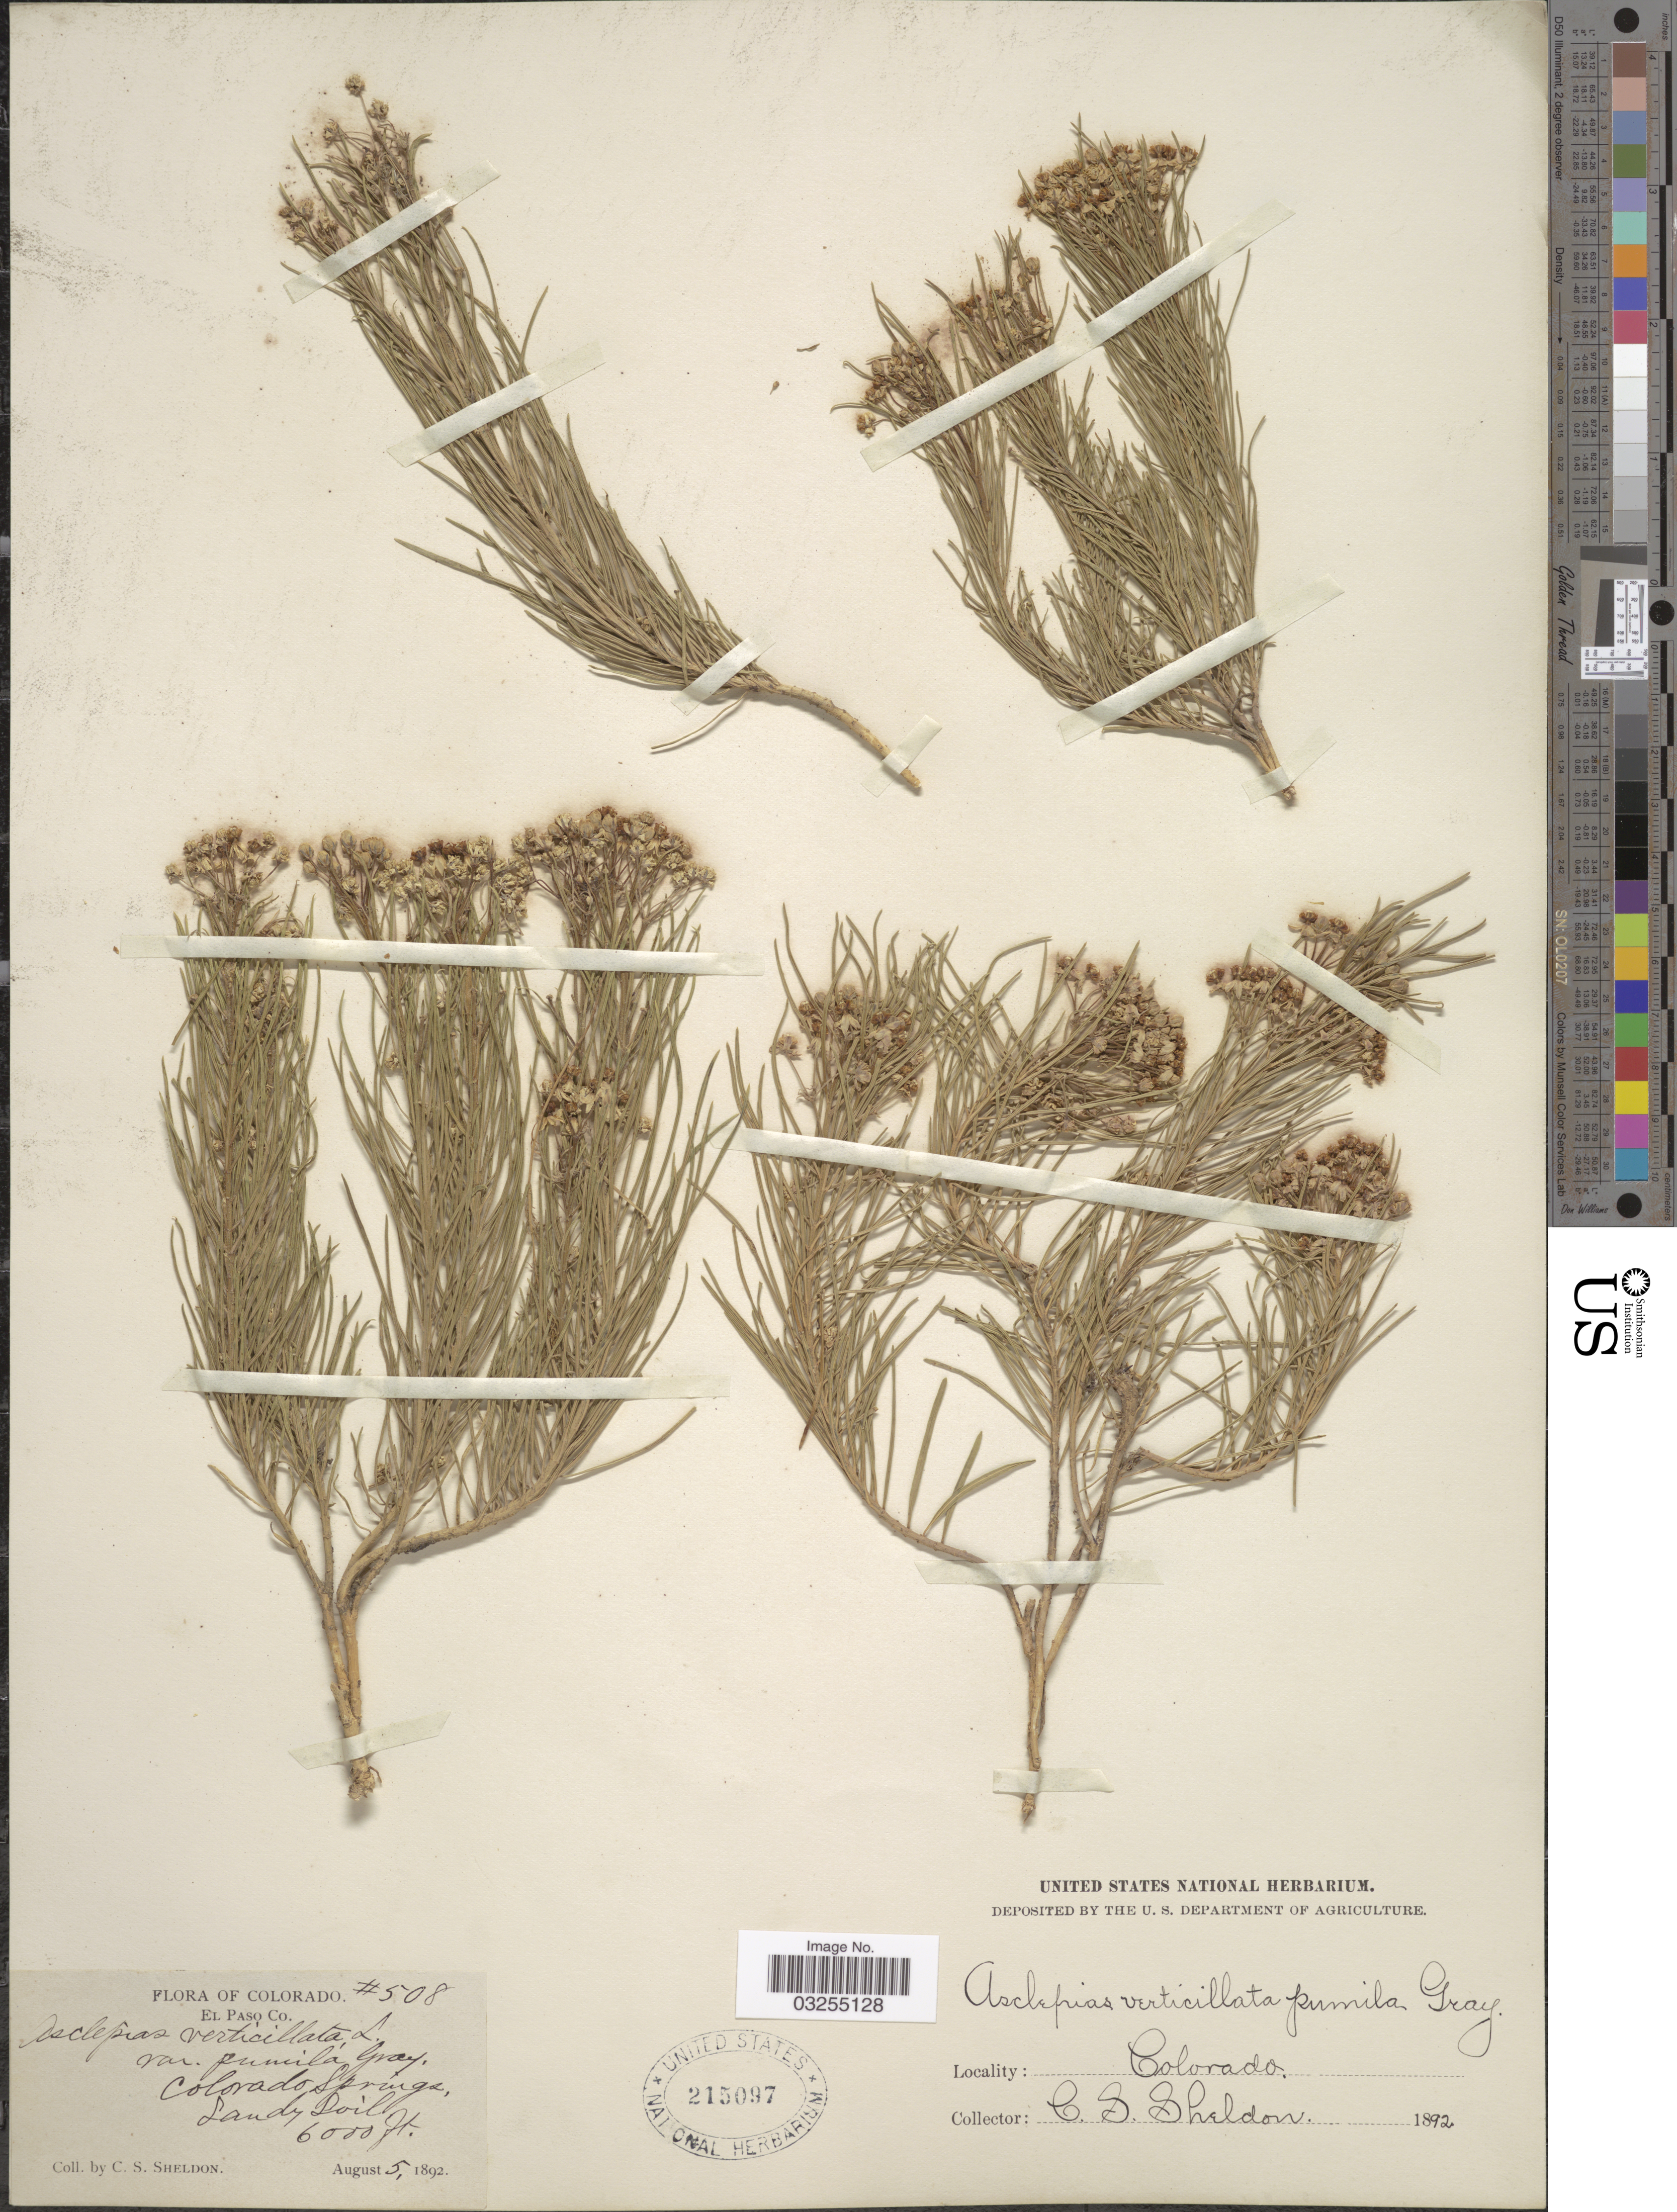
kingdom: Plantae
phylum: Tracheophyta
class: Magnoliopsida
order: Gentianales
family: Apocynaceae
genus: Asclepias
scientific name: Asclepias pumila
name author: (A. Gray) Vail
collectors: C. S. Sheldon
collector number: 508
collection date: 1892-08-05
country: United States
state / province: Colorado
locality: El Paso Co. Colorado Springs.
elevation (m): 1829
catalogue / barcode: US 215097